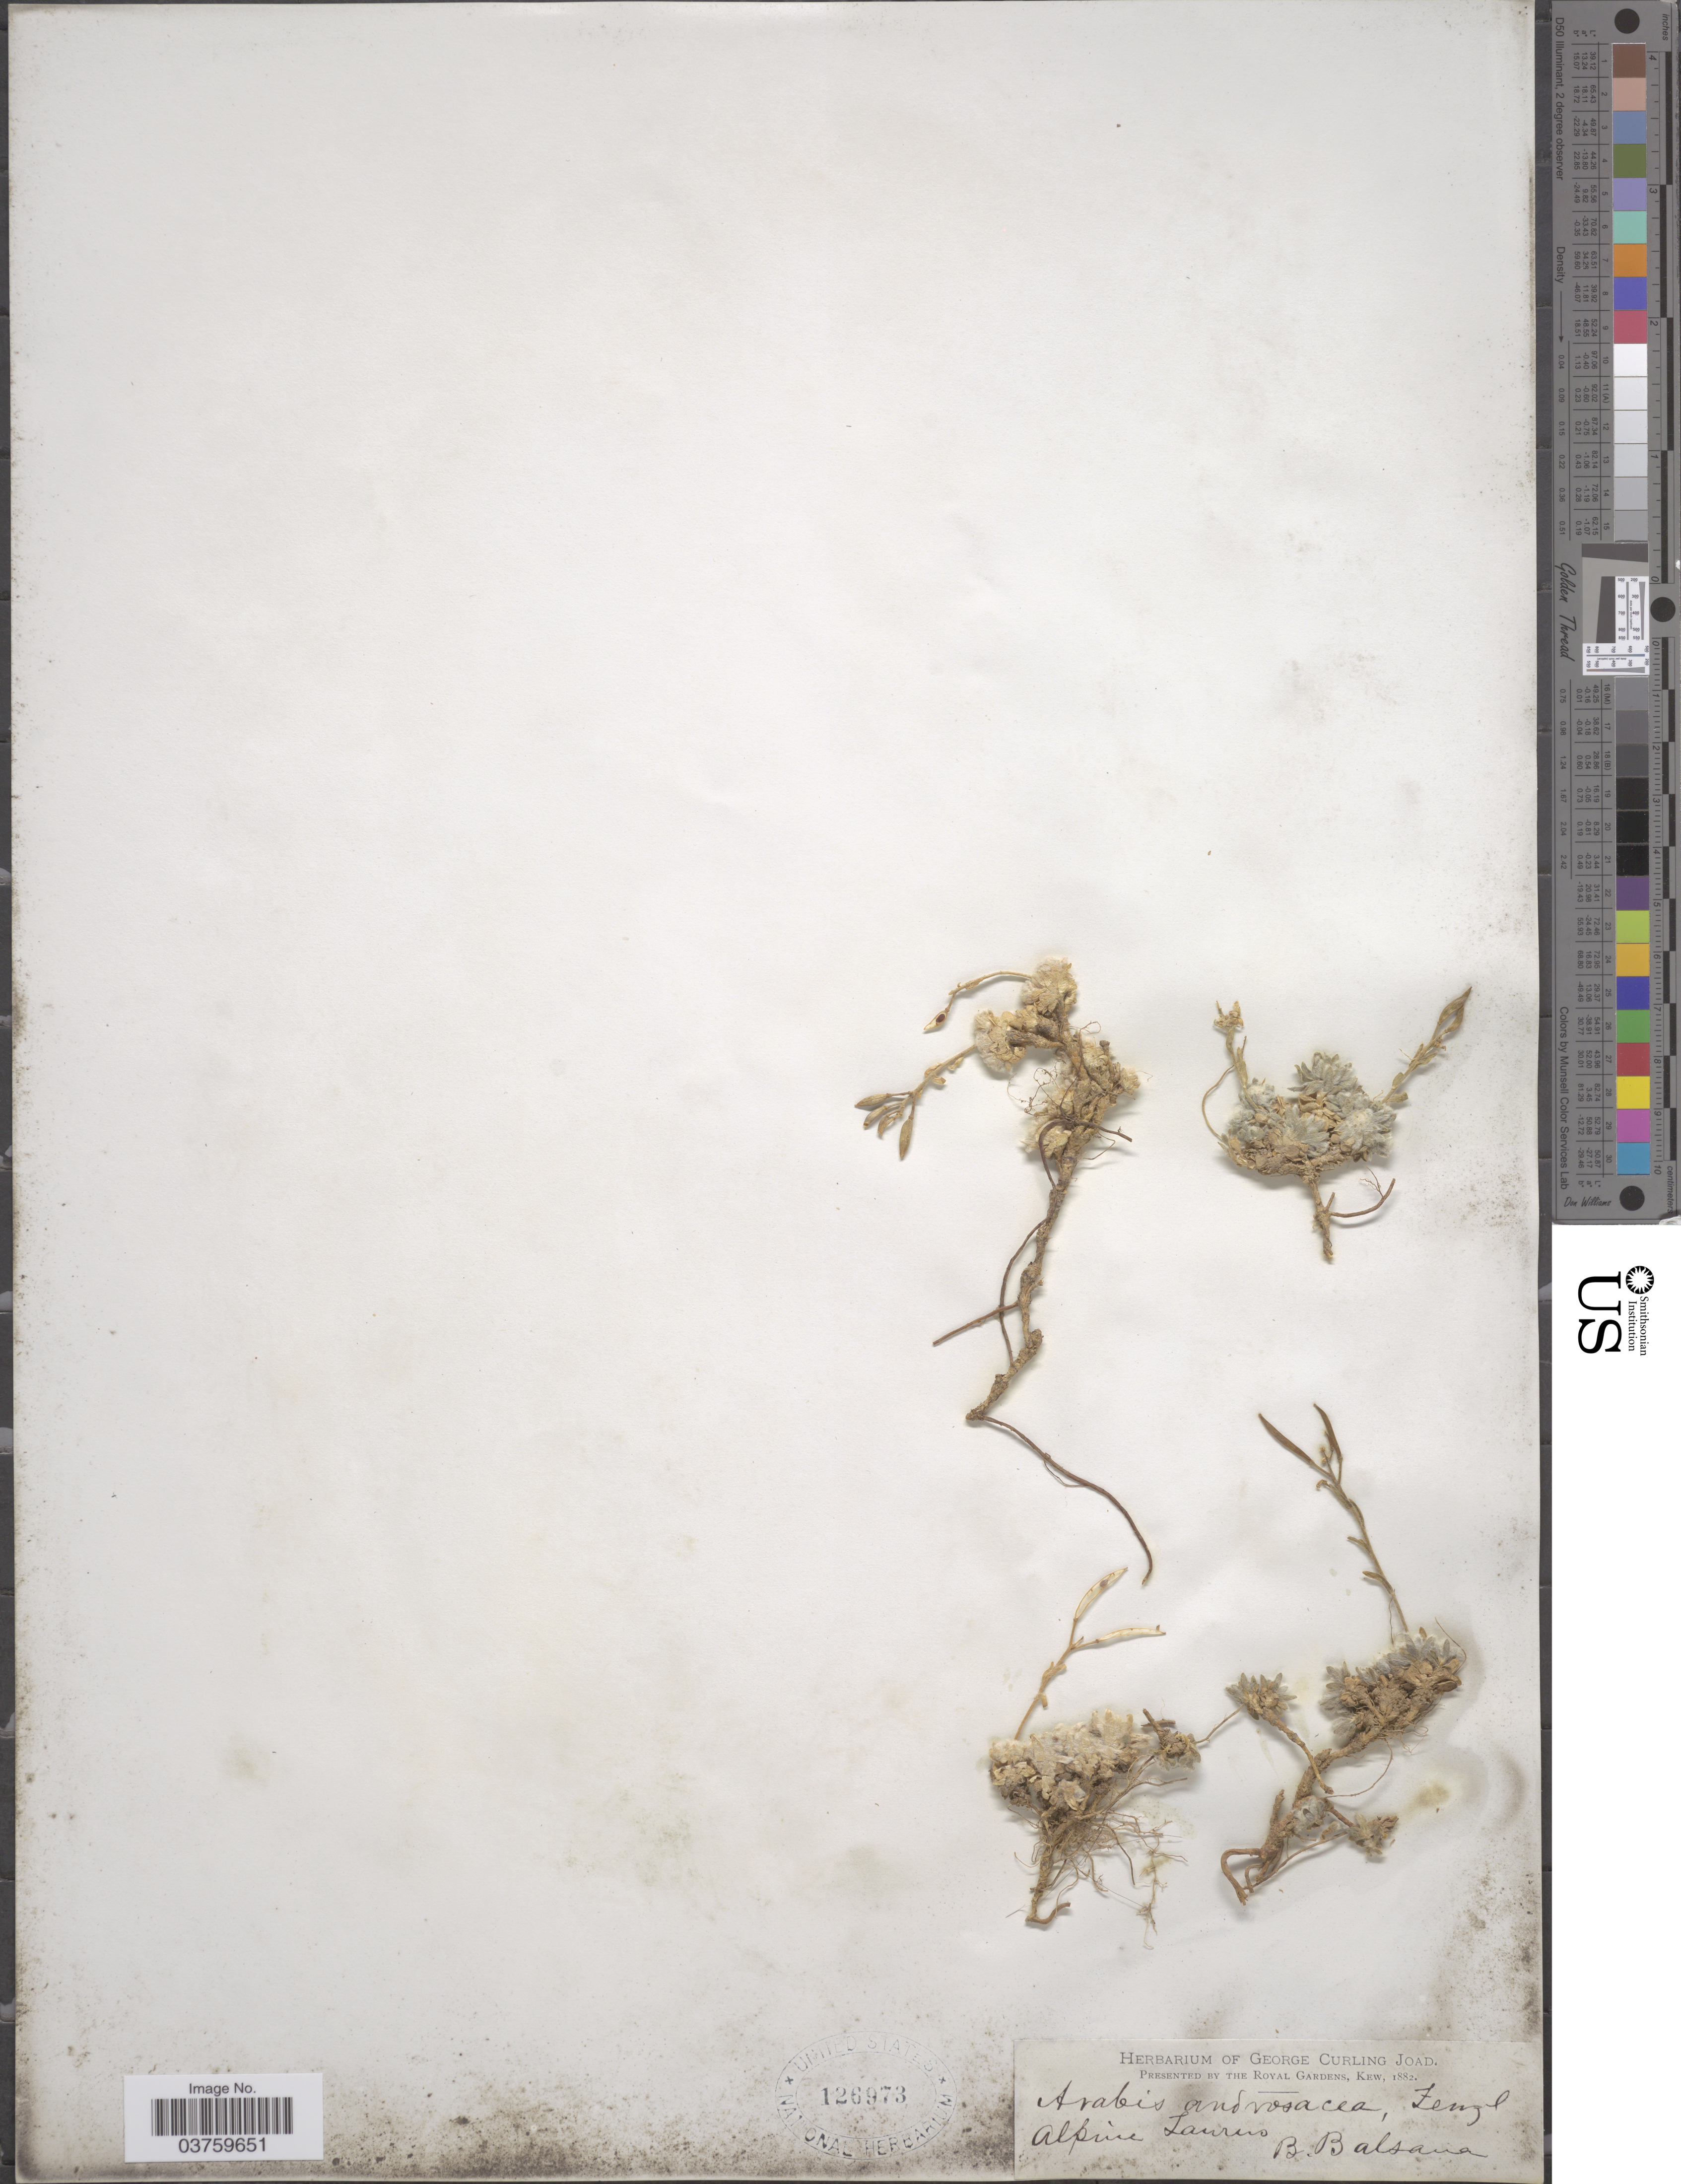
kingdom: Plantae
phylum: Tracheophyta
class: Magnoliopsida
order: Brassicales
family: Brassicaceae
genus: Arabis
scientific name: Arabis androsacea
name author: Fenzl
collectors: B. Balsana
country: Turkey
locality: Alpine Taurus.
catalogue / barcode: US 126973